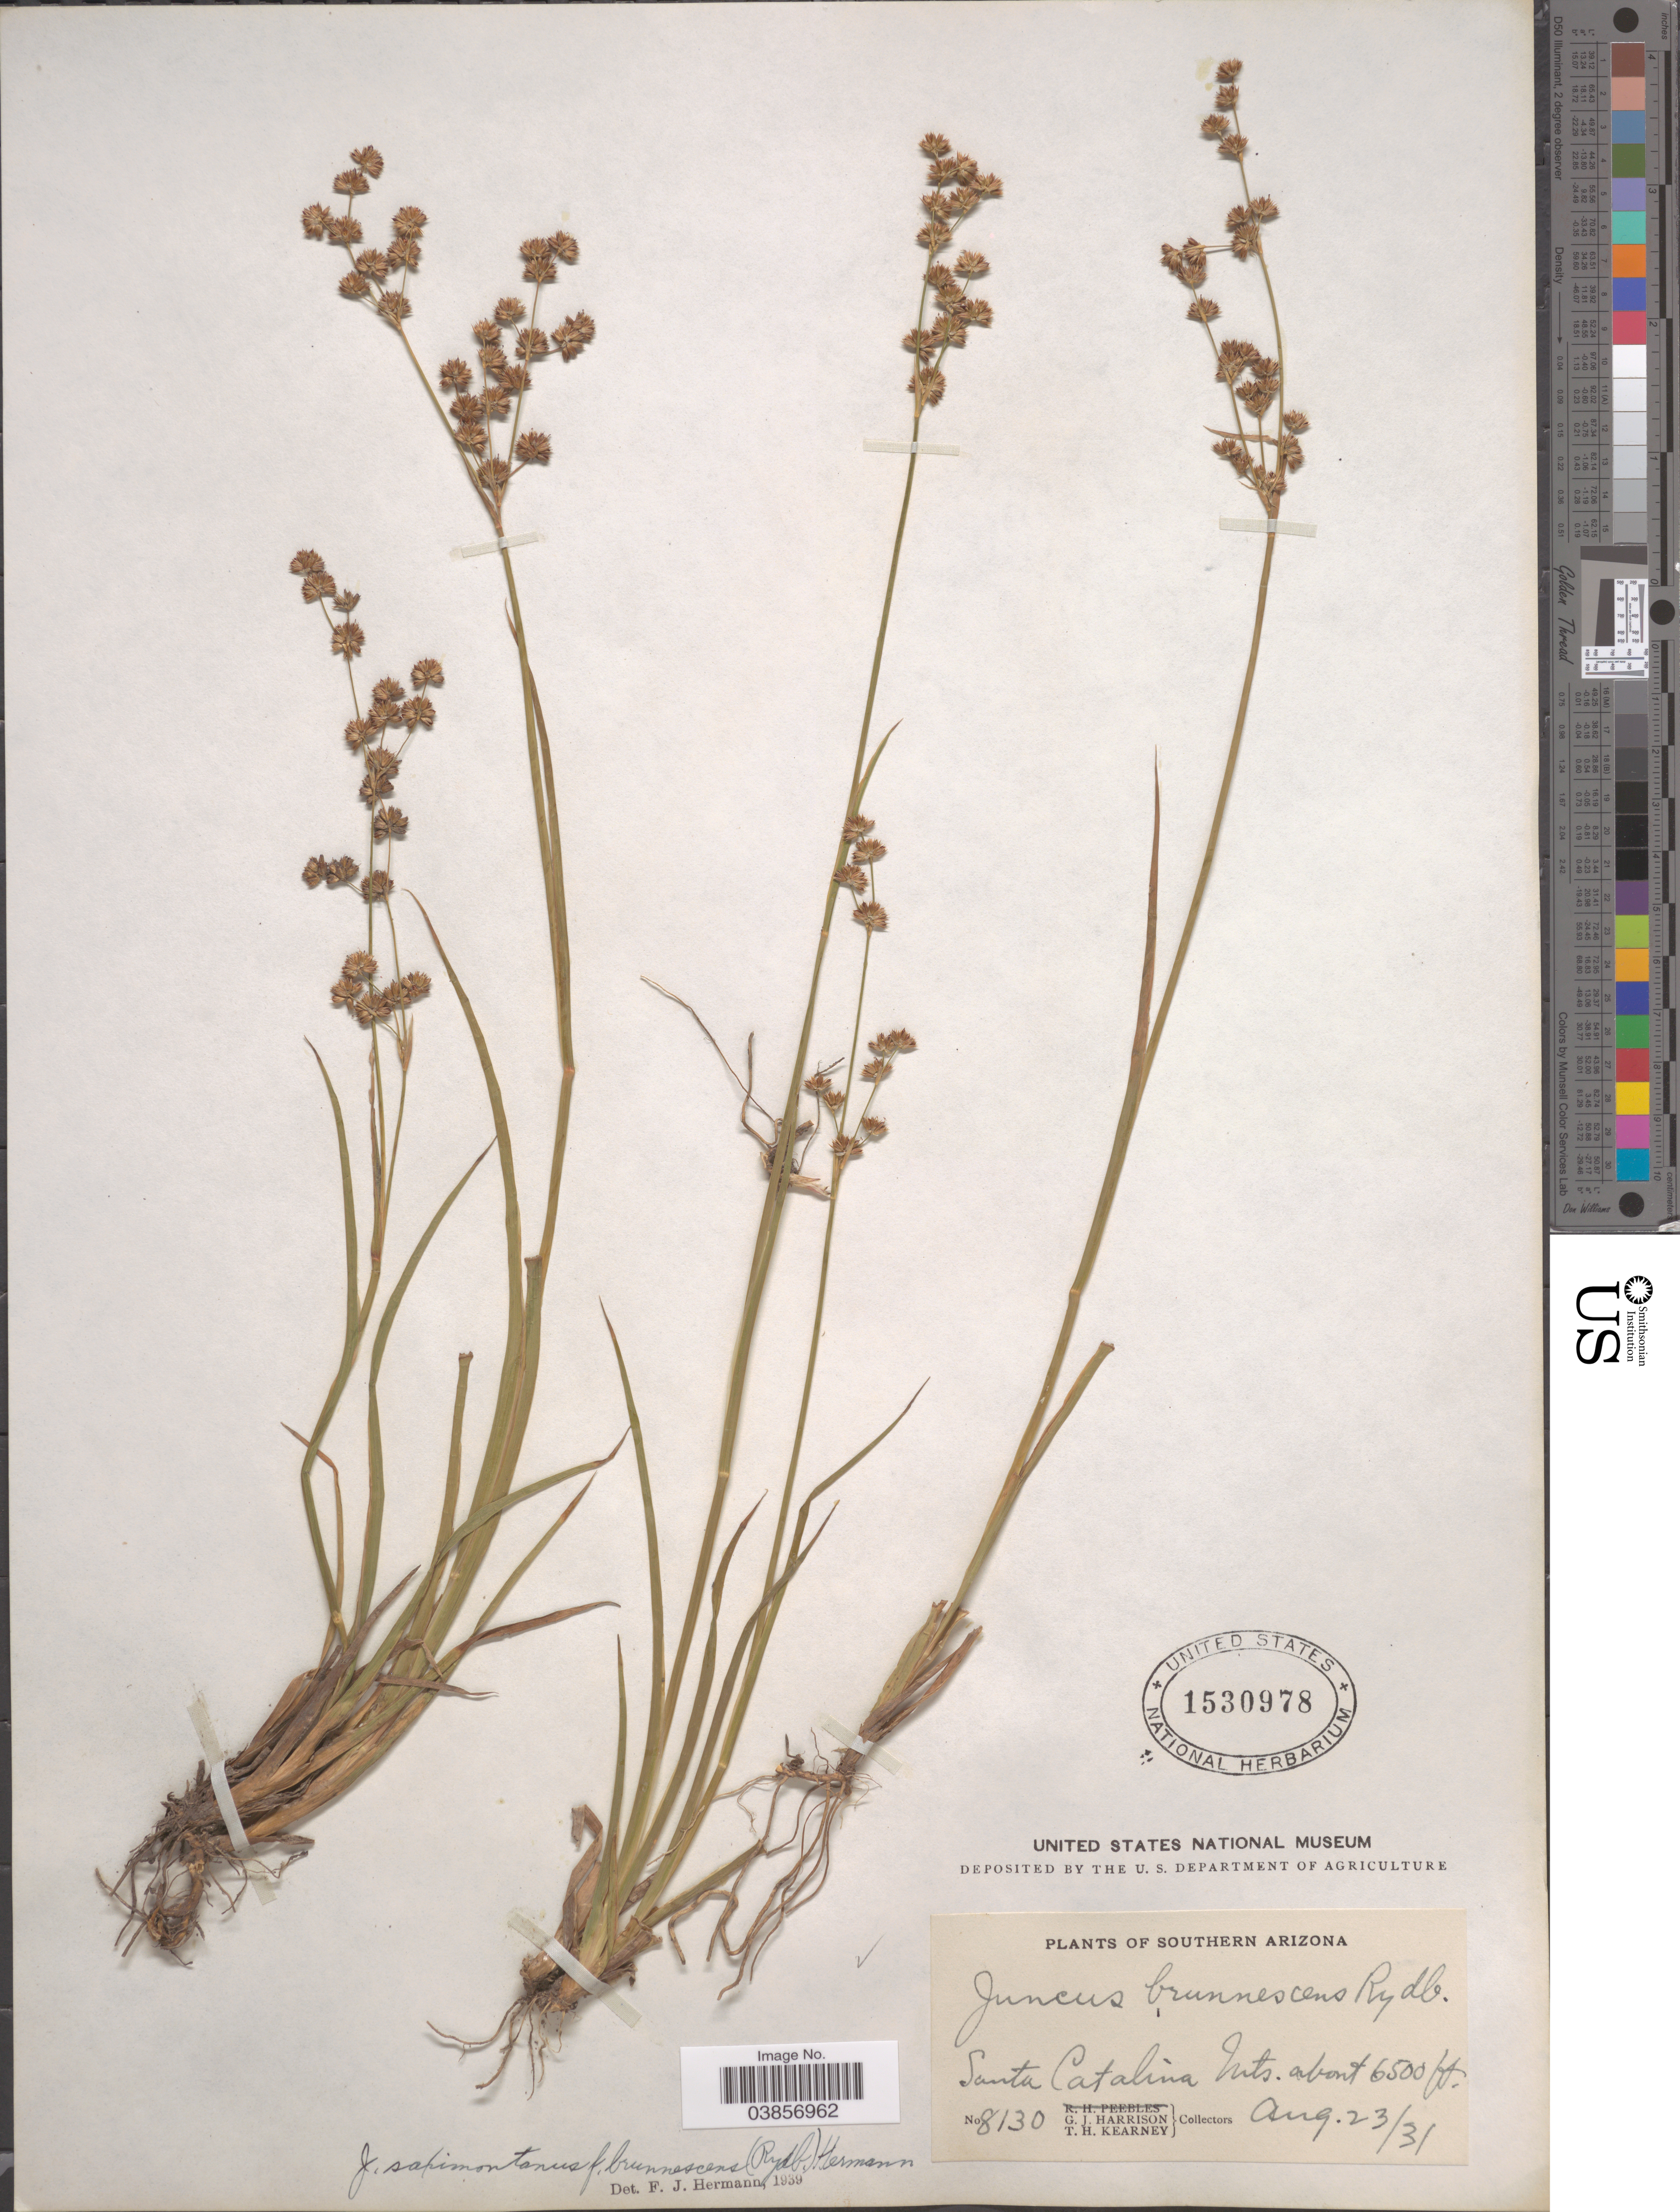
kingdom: Plantae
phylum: Tracheophyta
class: Liliopsida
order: Poales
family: Juncaceae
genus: Juncus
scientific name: Juncus saximontanus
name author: A. Nelson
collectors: G. J. Harrison & T. H. Kearney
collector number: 8130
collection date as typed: Transcribed d/m/y: 23/8/31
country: United States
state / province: Arizona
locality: Santa Catalina Mts.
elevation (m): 1981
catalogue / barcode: US 1530978